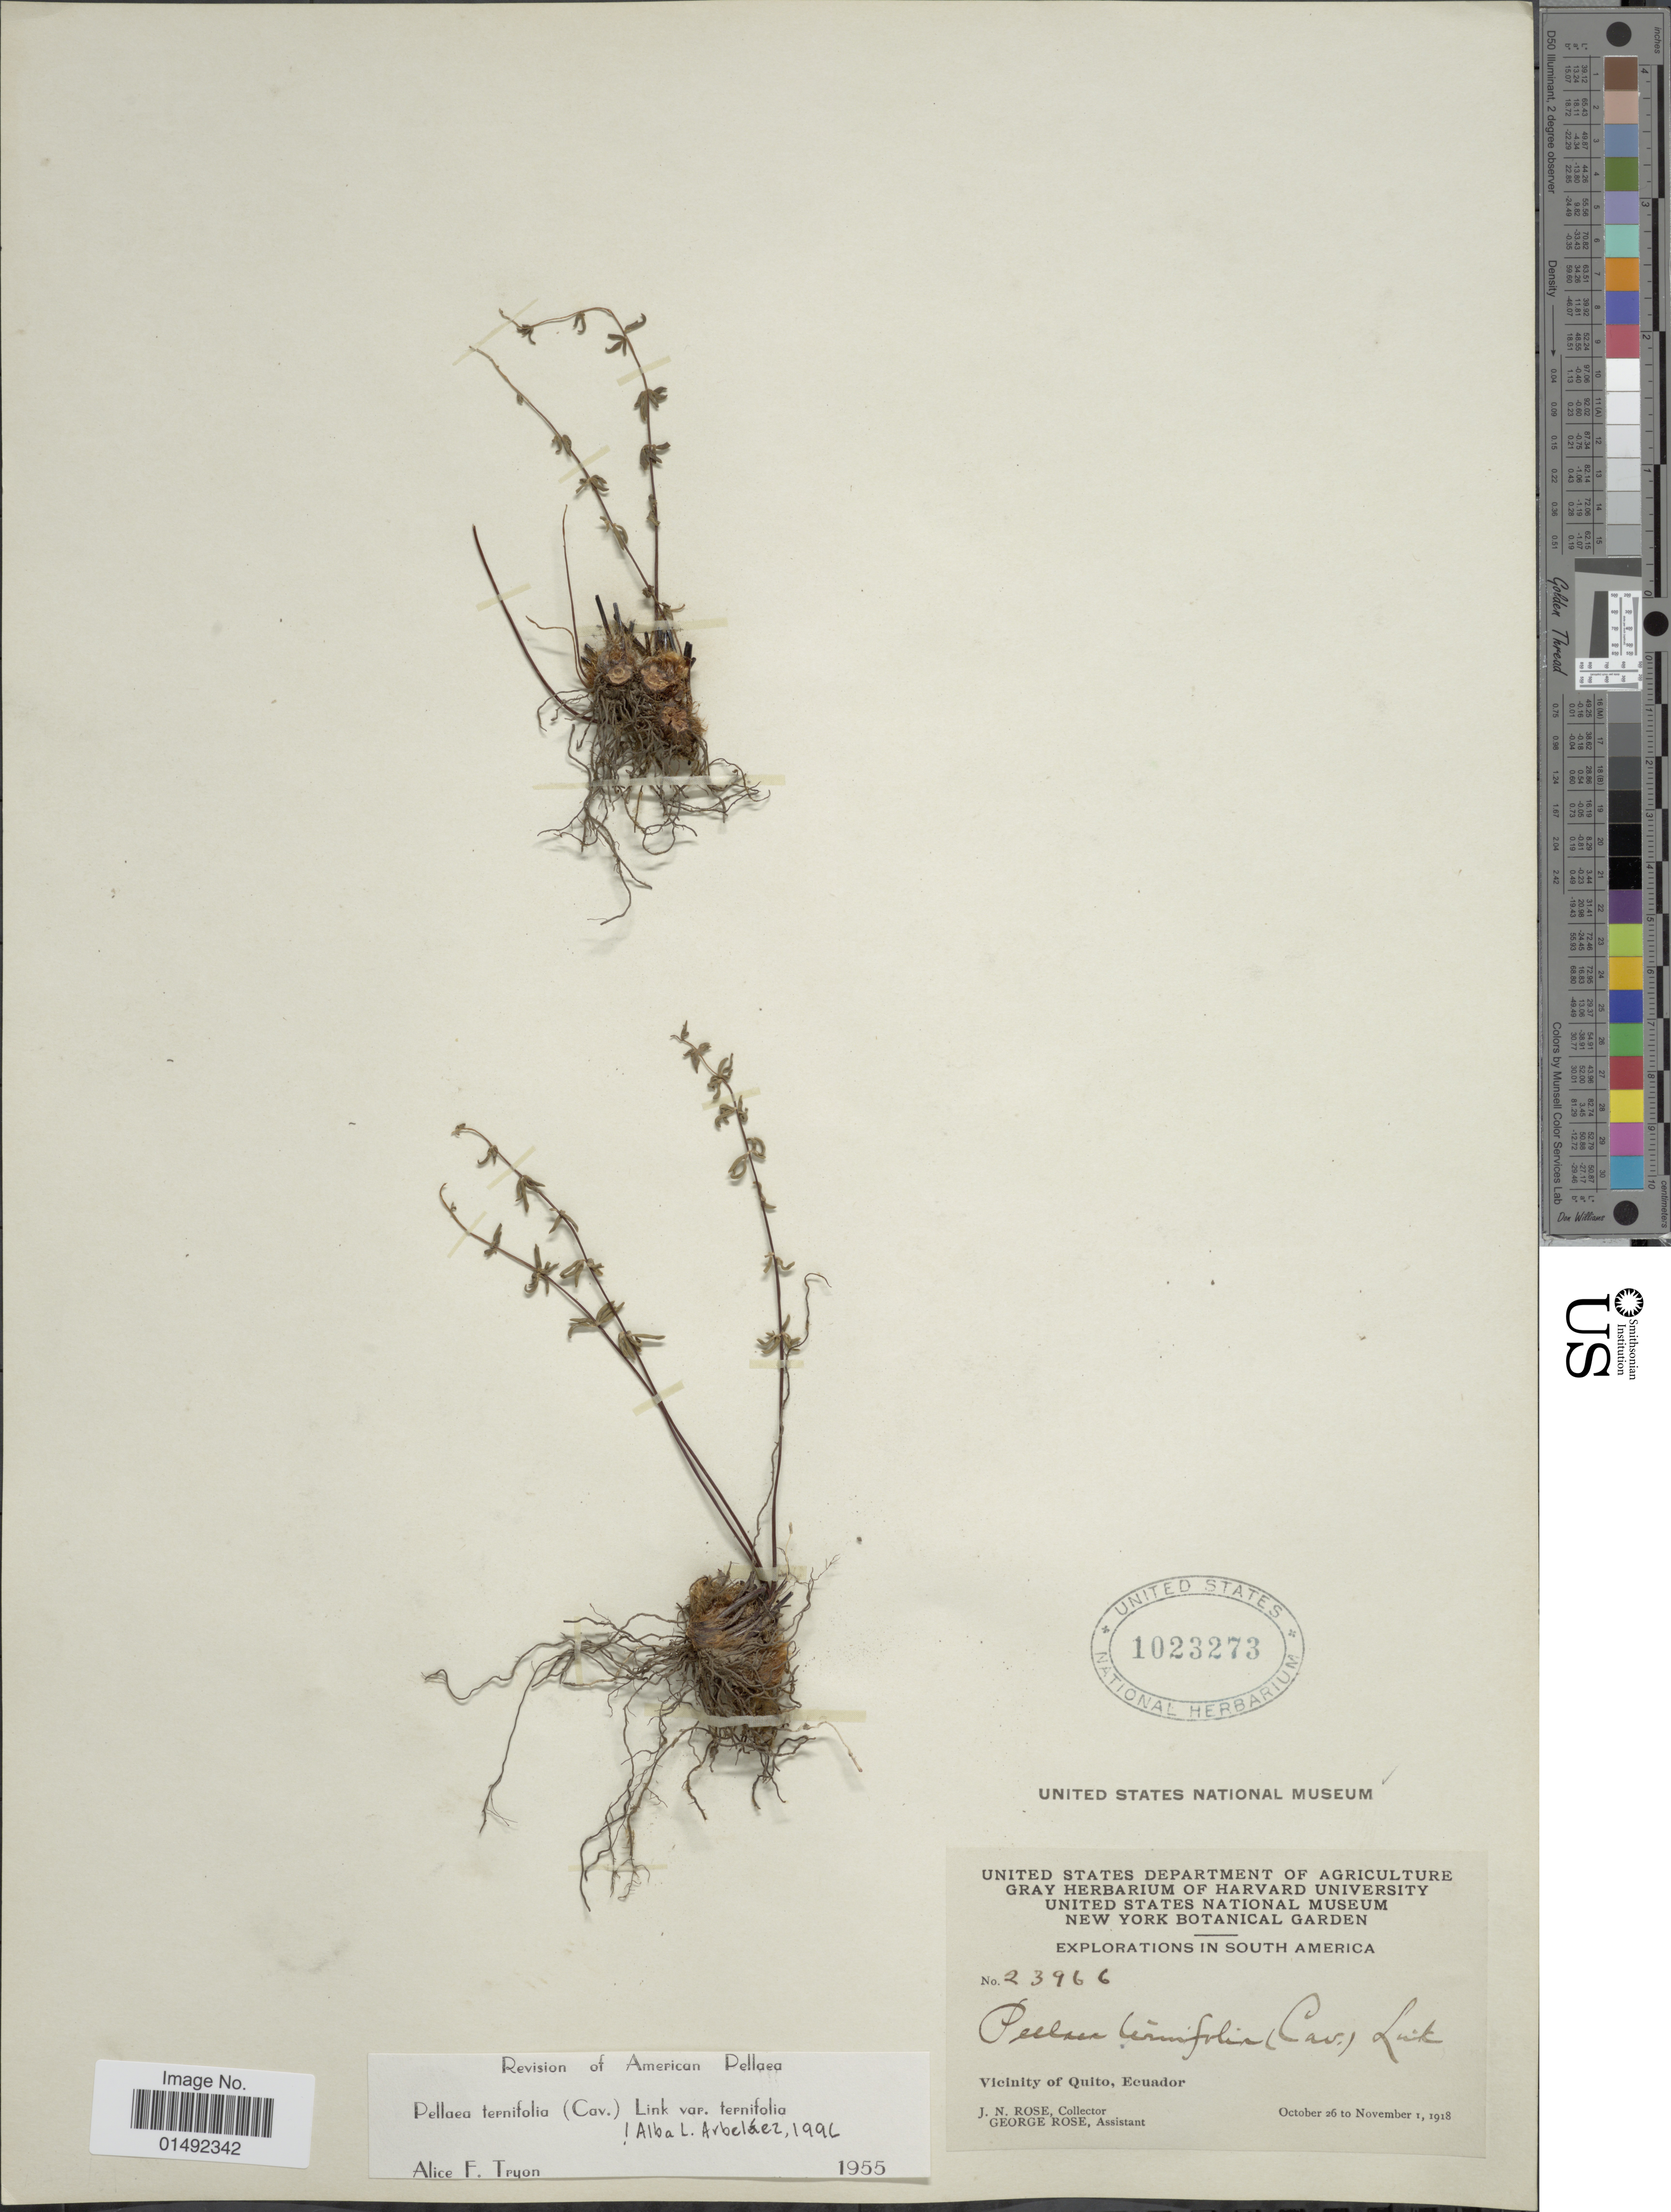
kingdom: Plantae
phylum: Tracheophyta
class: Polypodiopsida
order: Polypodiales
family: Pteridaceae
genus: Pellaea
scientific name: Pellaea ternifolia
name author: (Cav.) Link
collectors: J. N. Rose & G. Rose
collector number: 23966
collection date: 1918-10-26/1918-11-01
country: Ecuador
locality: Vicinity of Quito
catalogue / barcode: US 1023273